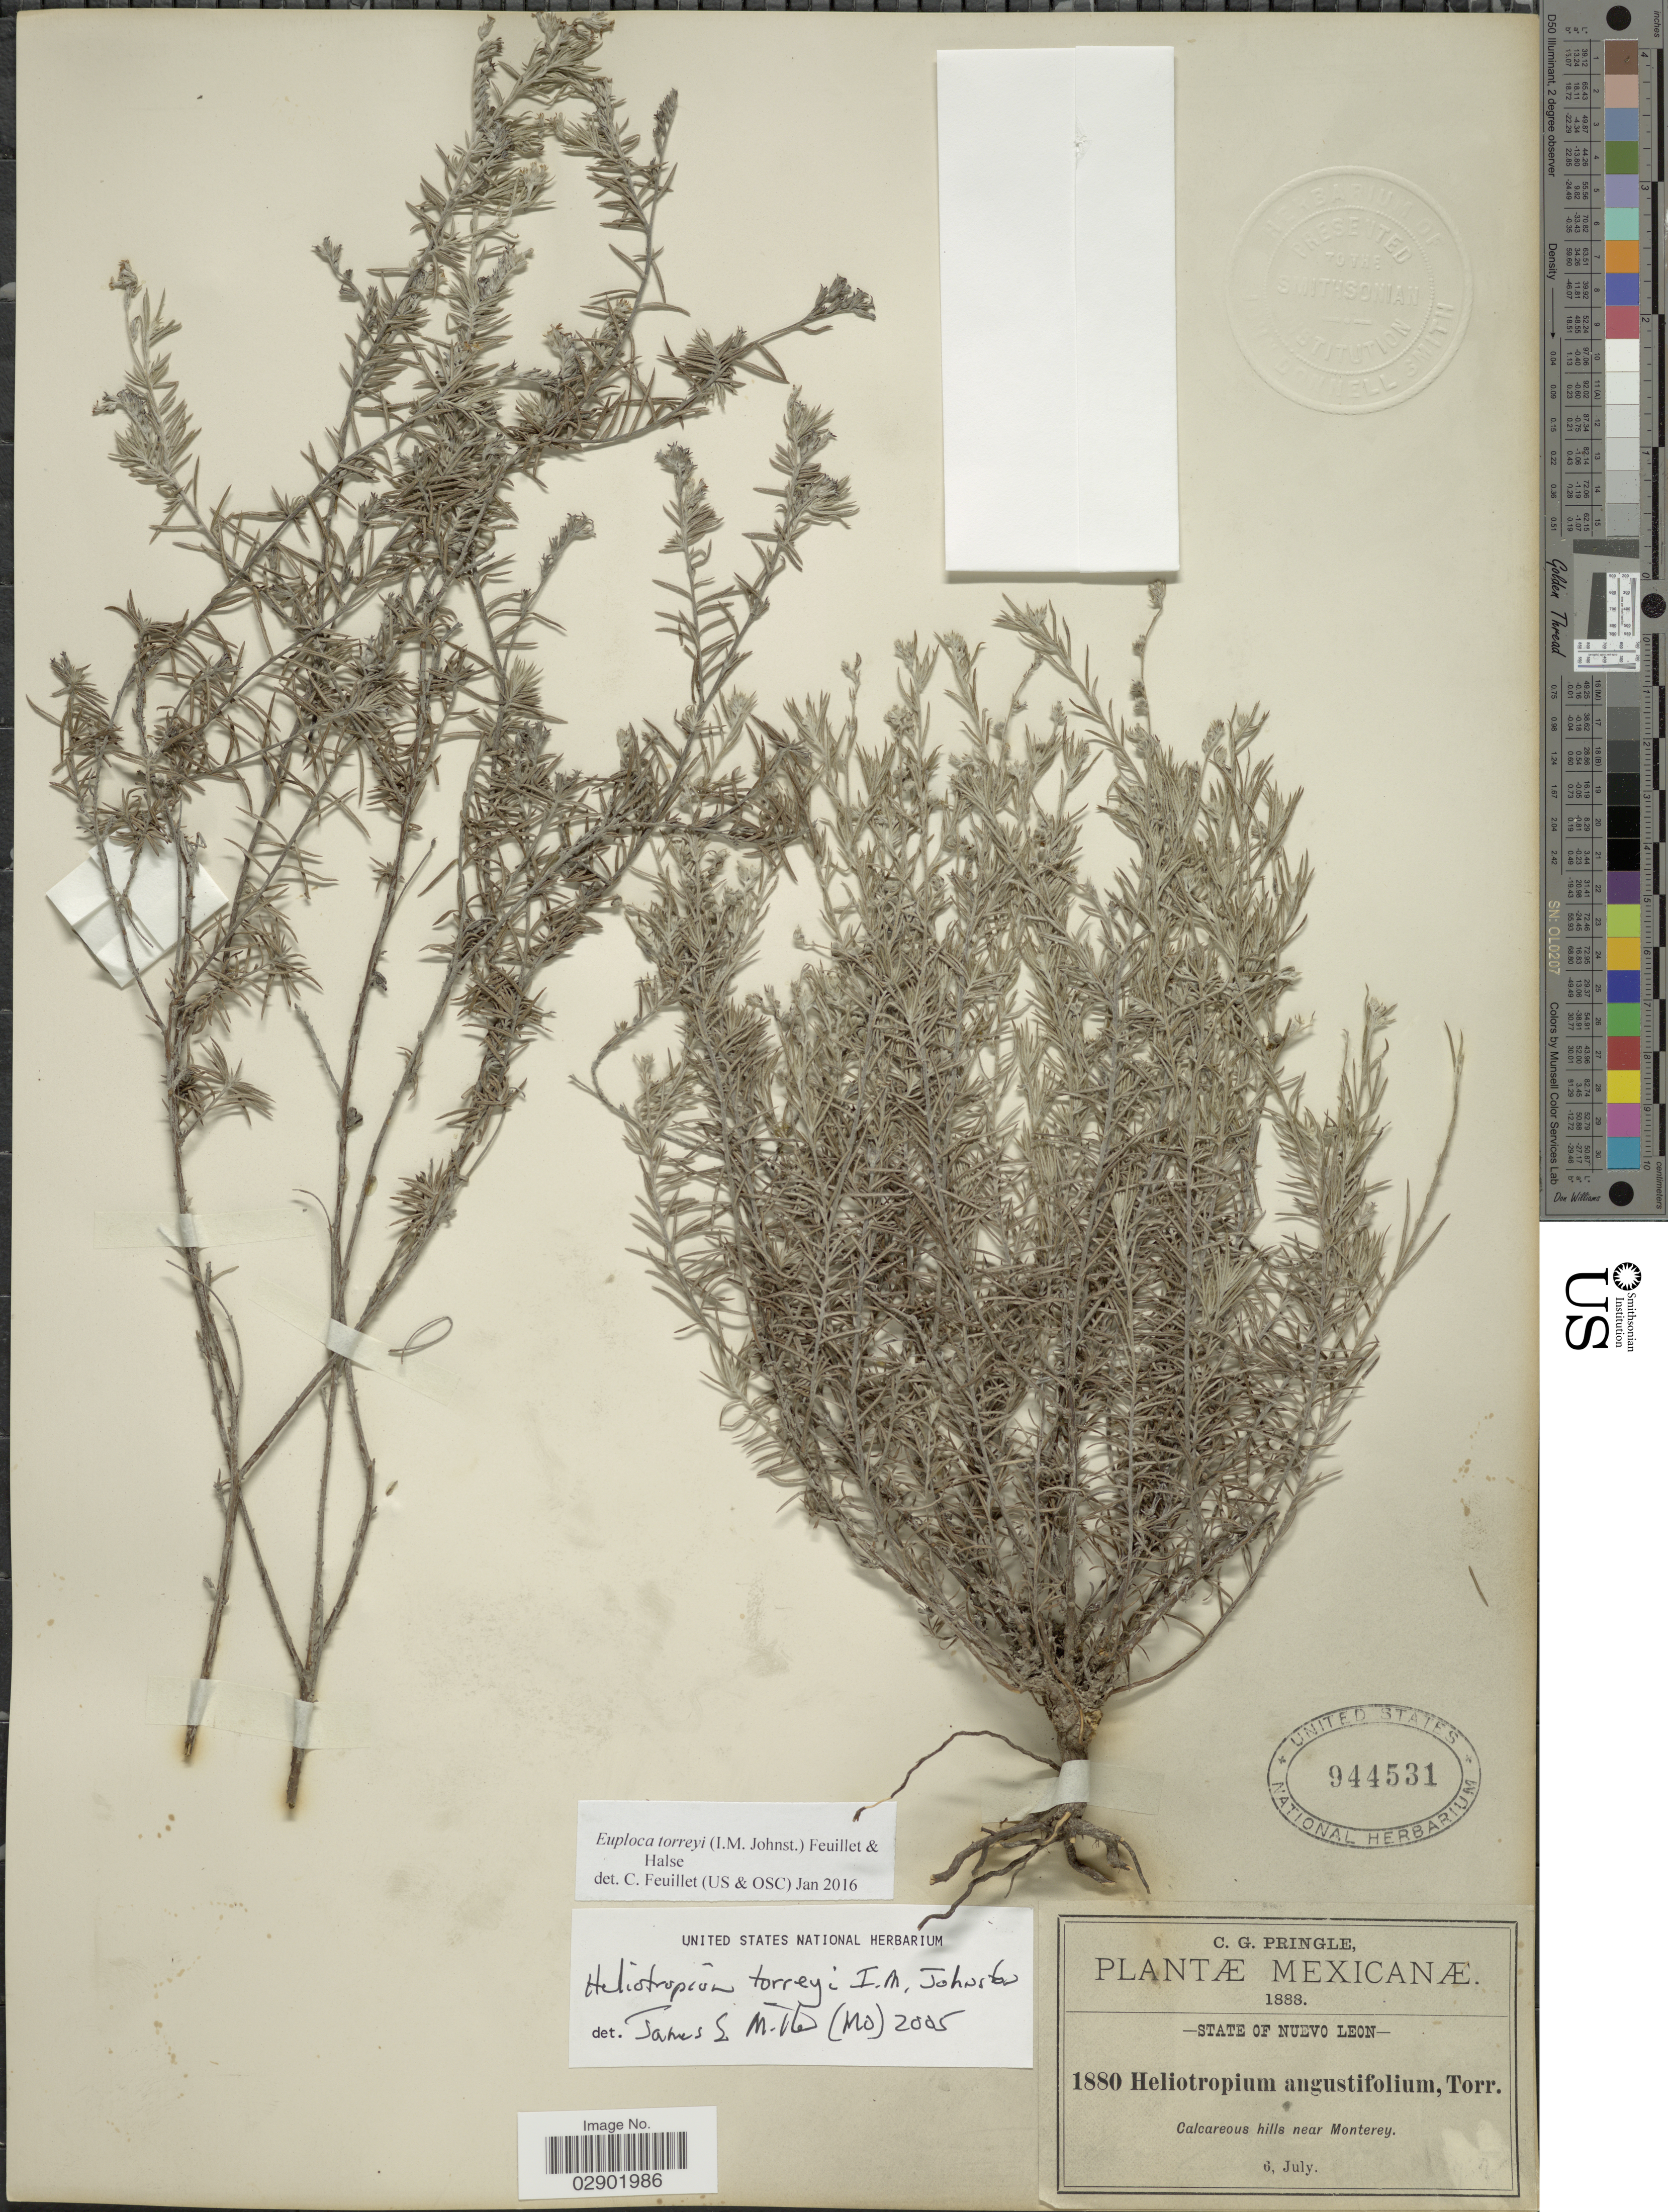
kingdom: Plantae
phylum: Tracheophyta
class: Magnoliopsida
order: Boraginales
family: Heliotropiaceae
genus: Euploca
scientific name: Euploca torreyi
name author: (I.M. Johnst.) Feuillet & Halse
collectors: C. G. Pringle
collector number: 1880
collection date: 1888-07-06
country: Mexico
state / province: Nuevo León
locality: Calcareous hills near Monterey.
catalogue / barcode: US 944531